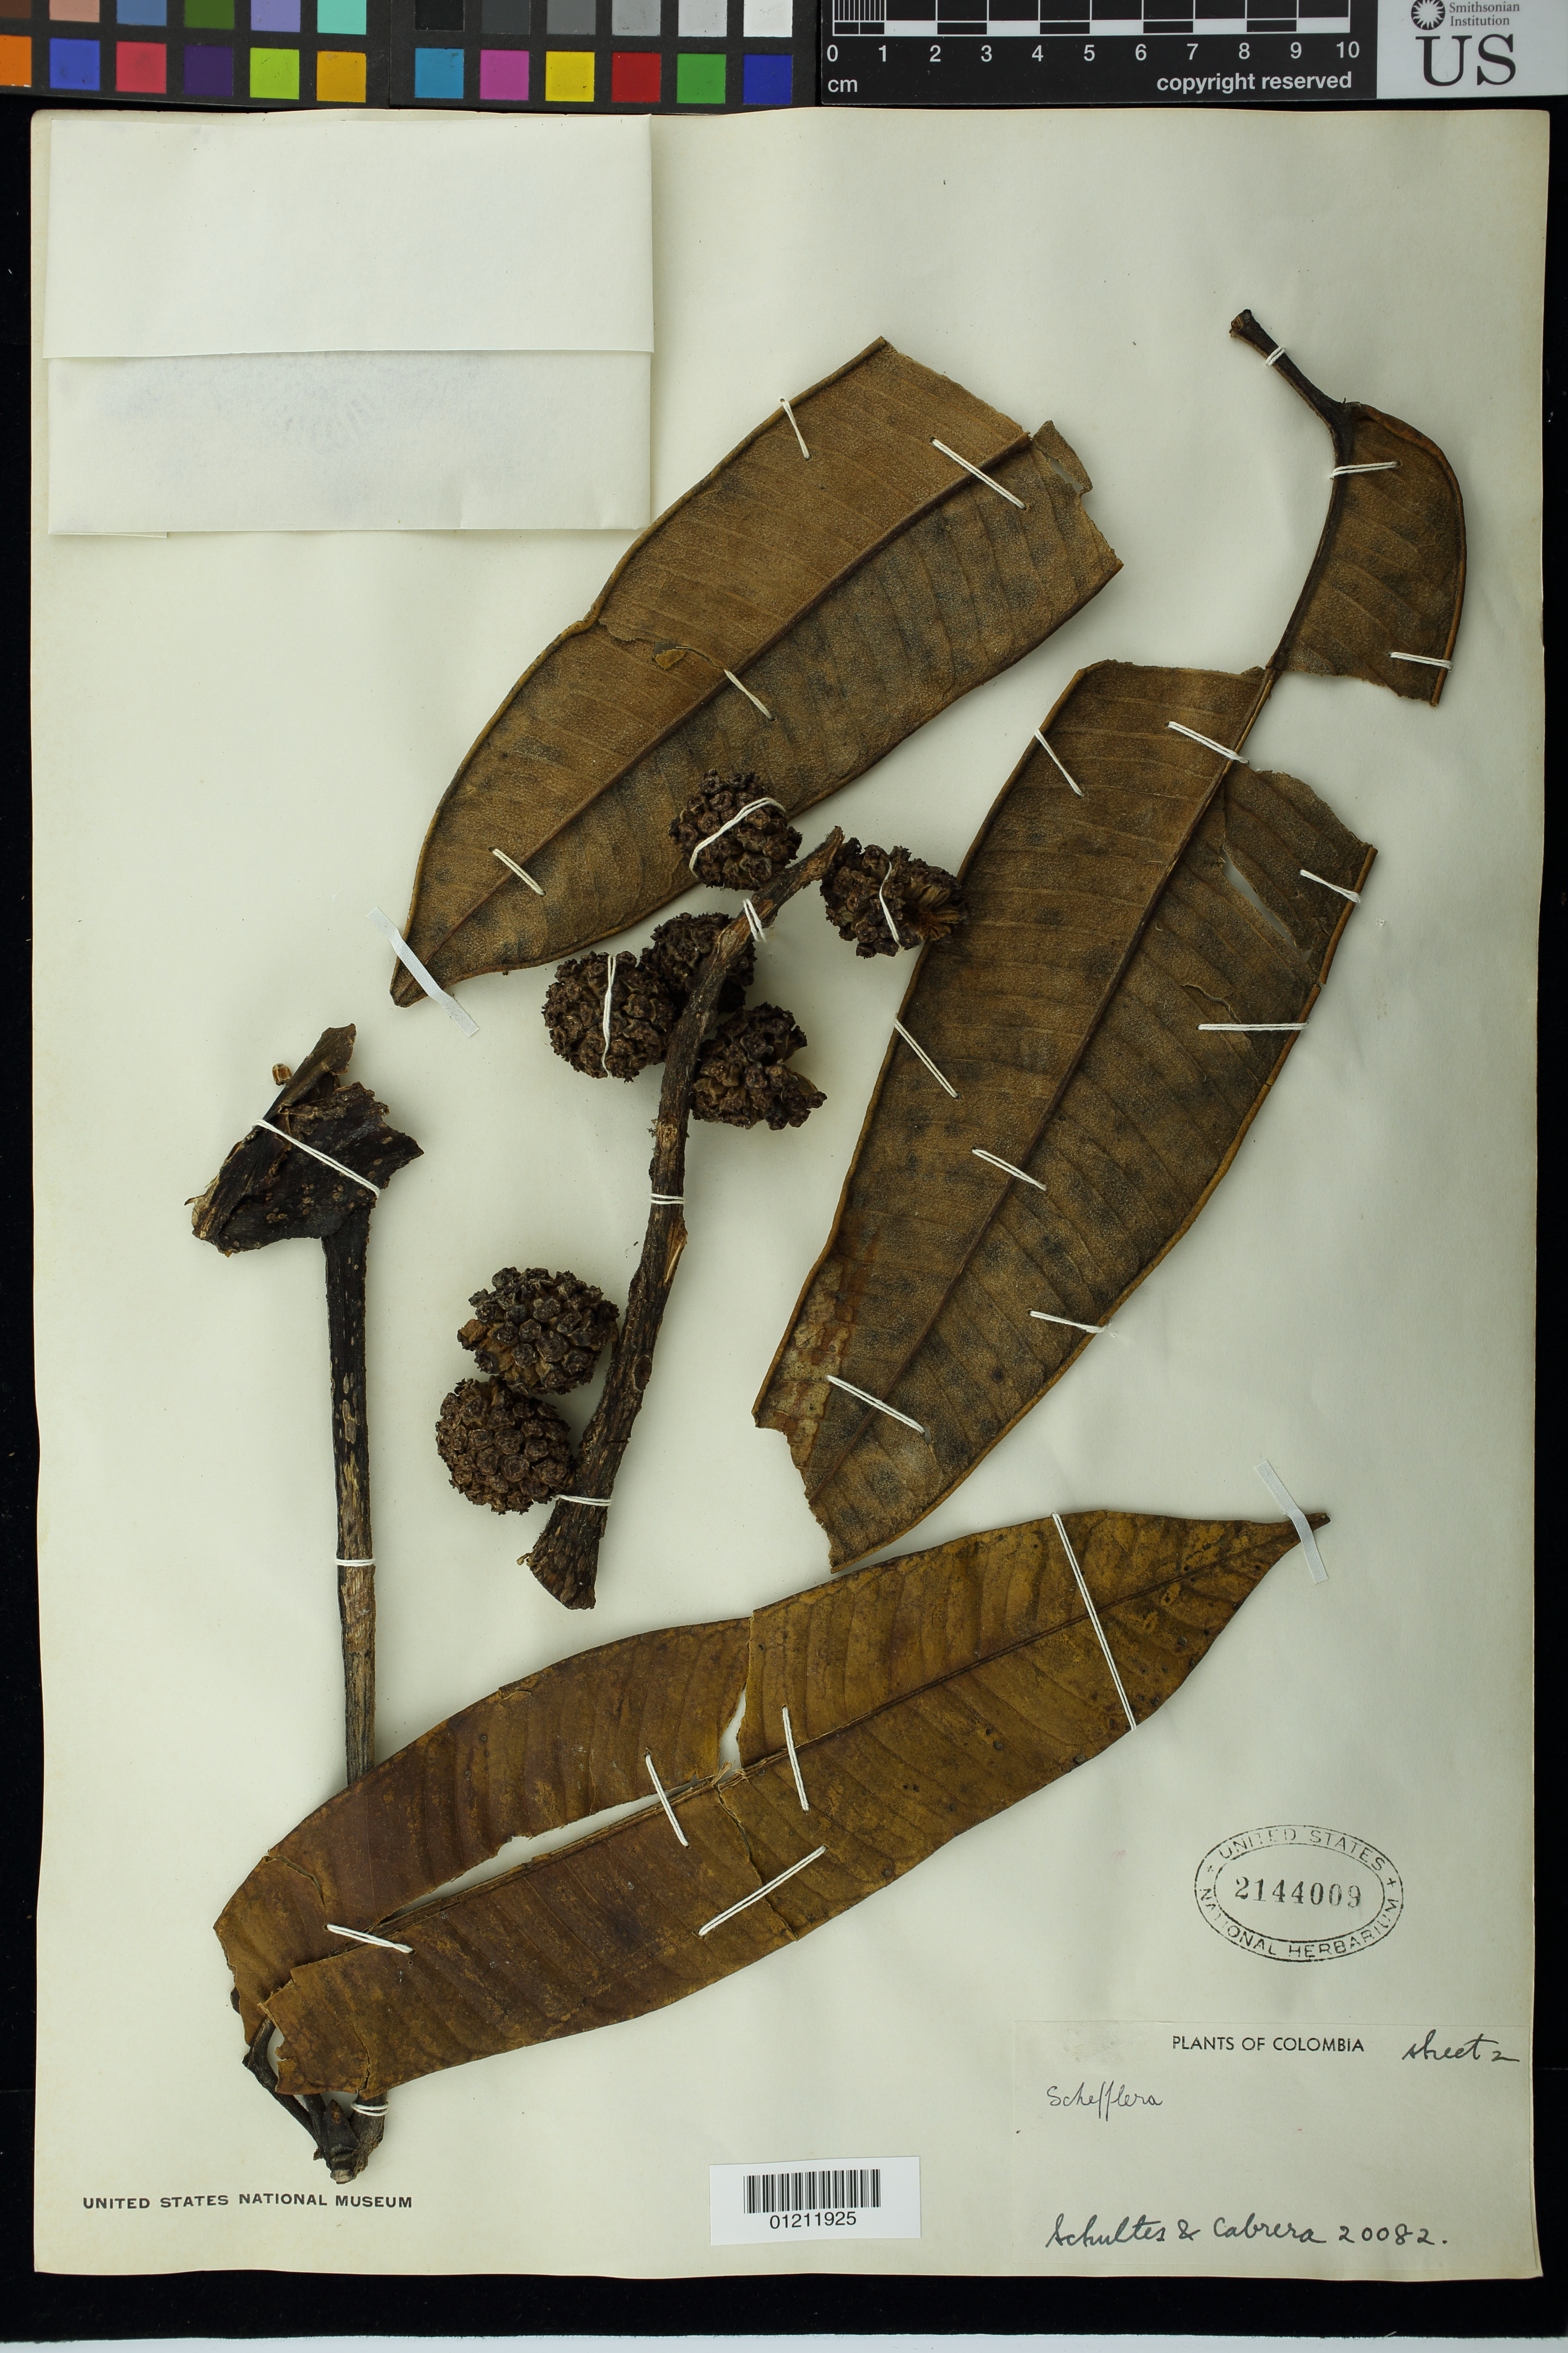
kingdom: Plantae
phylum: Tracheophyta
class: Magnoliopsida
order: Apiales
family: Araliaceae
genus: Schefflera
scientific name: Schefflera marginata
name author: Cuatrec.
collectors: R. E. Schultes & I. Cabrera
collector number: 20082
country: Colombia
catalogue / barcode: US 2144009